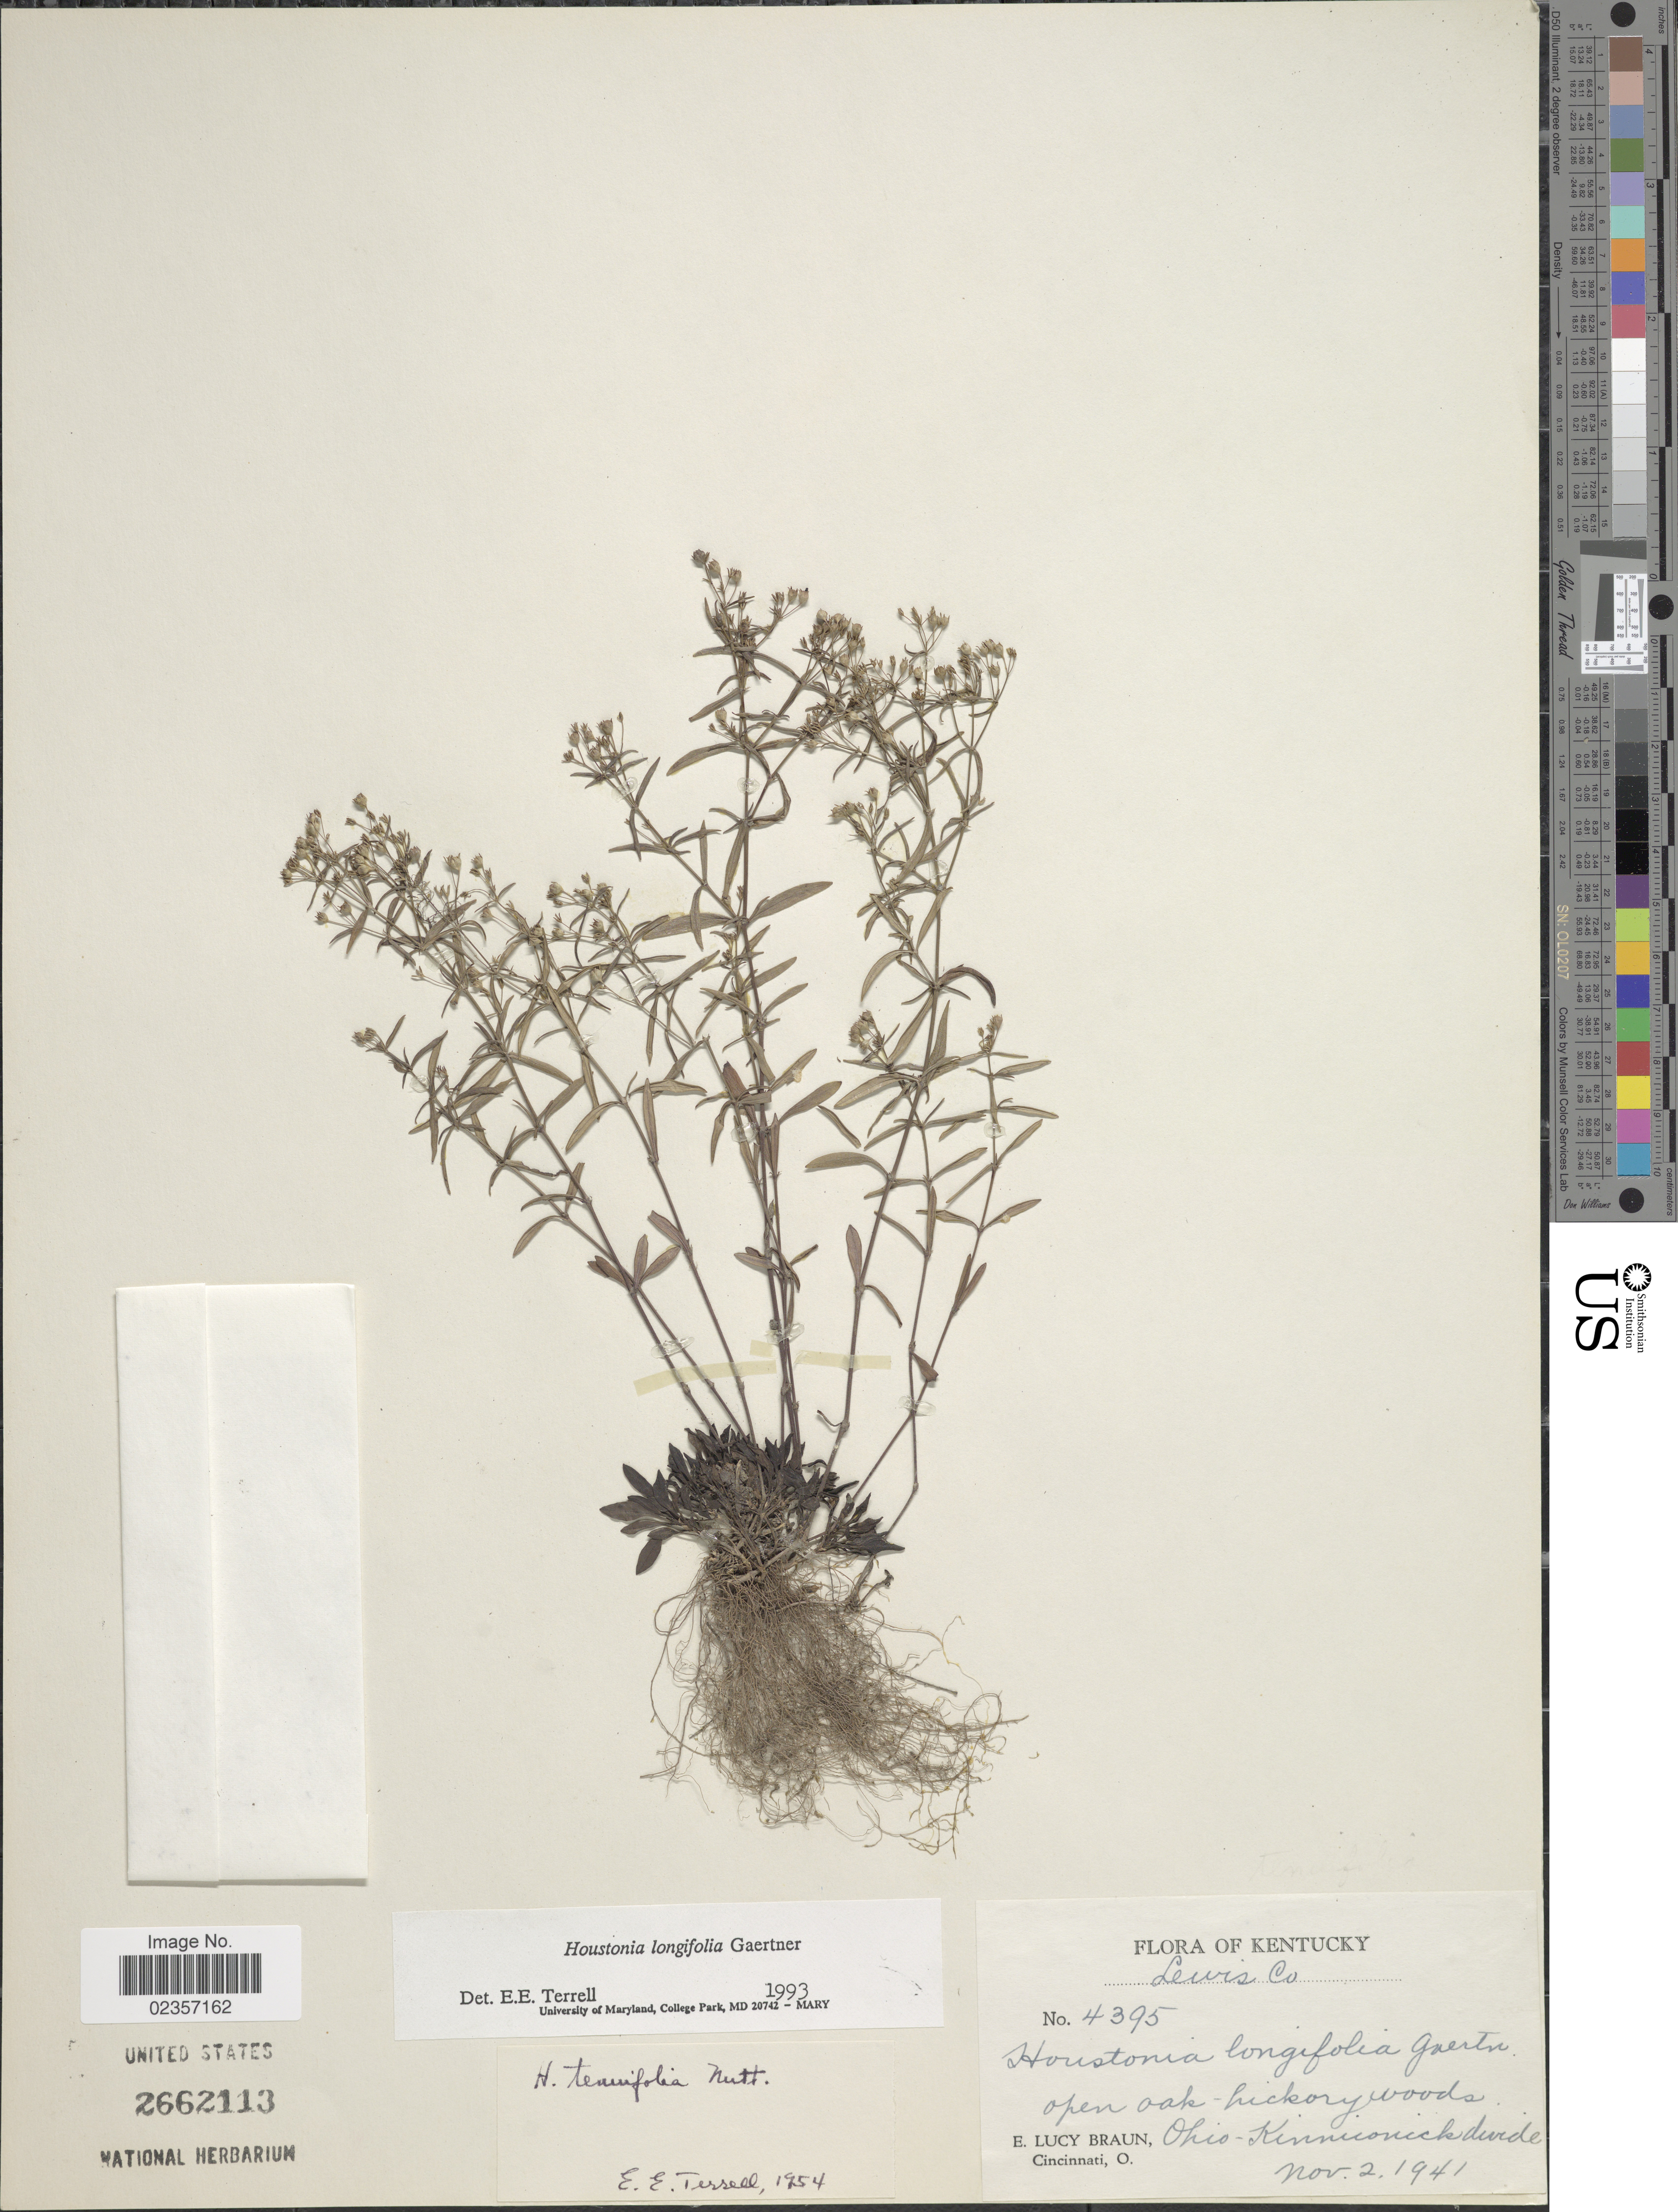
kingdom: Plantae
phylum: Tracheophyta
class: Magnoliopsida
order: Gentianales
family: Rubiaceae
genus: Houstonia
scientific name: Houstonia longifolia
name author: Gaertn.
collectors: E. L. Braun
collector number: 4395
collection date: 1941-11-02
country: United States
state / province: Ohio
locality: Kentucky, Lewis Co, Open oak-hickory woods, Ohio-Kinniconick divide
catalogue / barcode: US 2662113